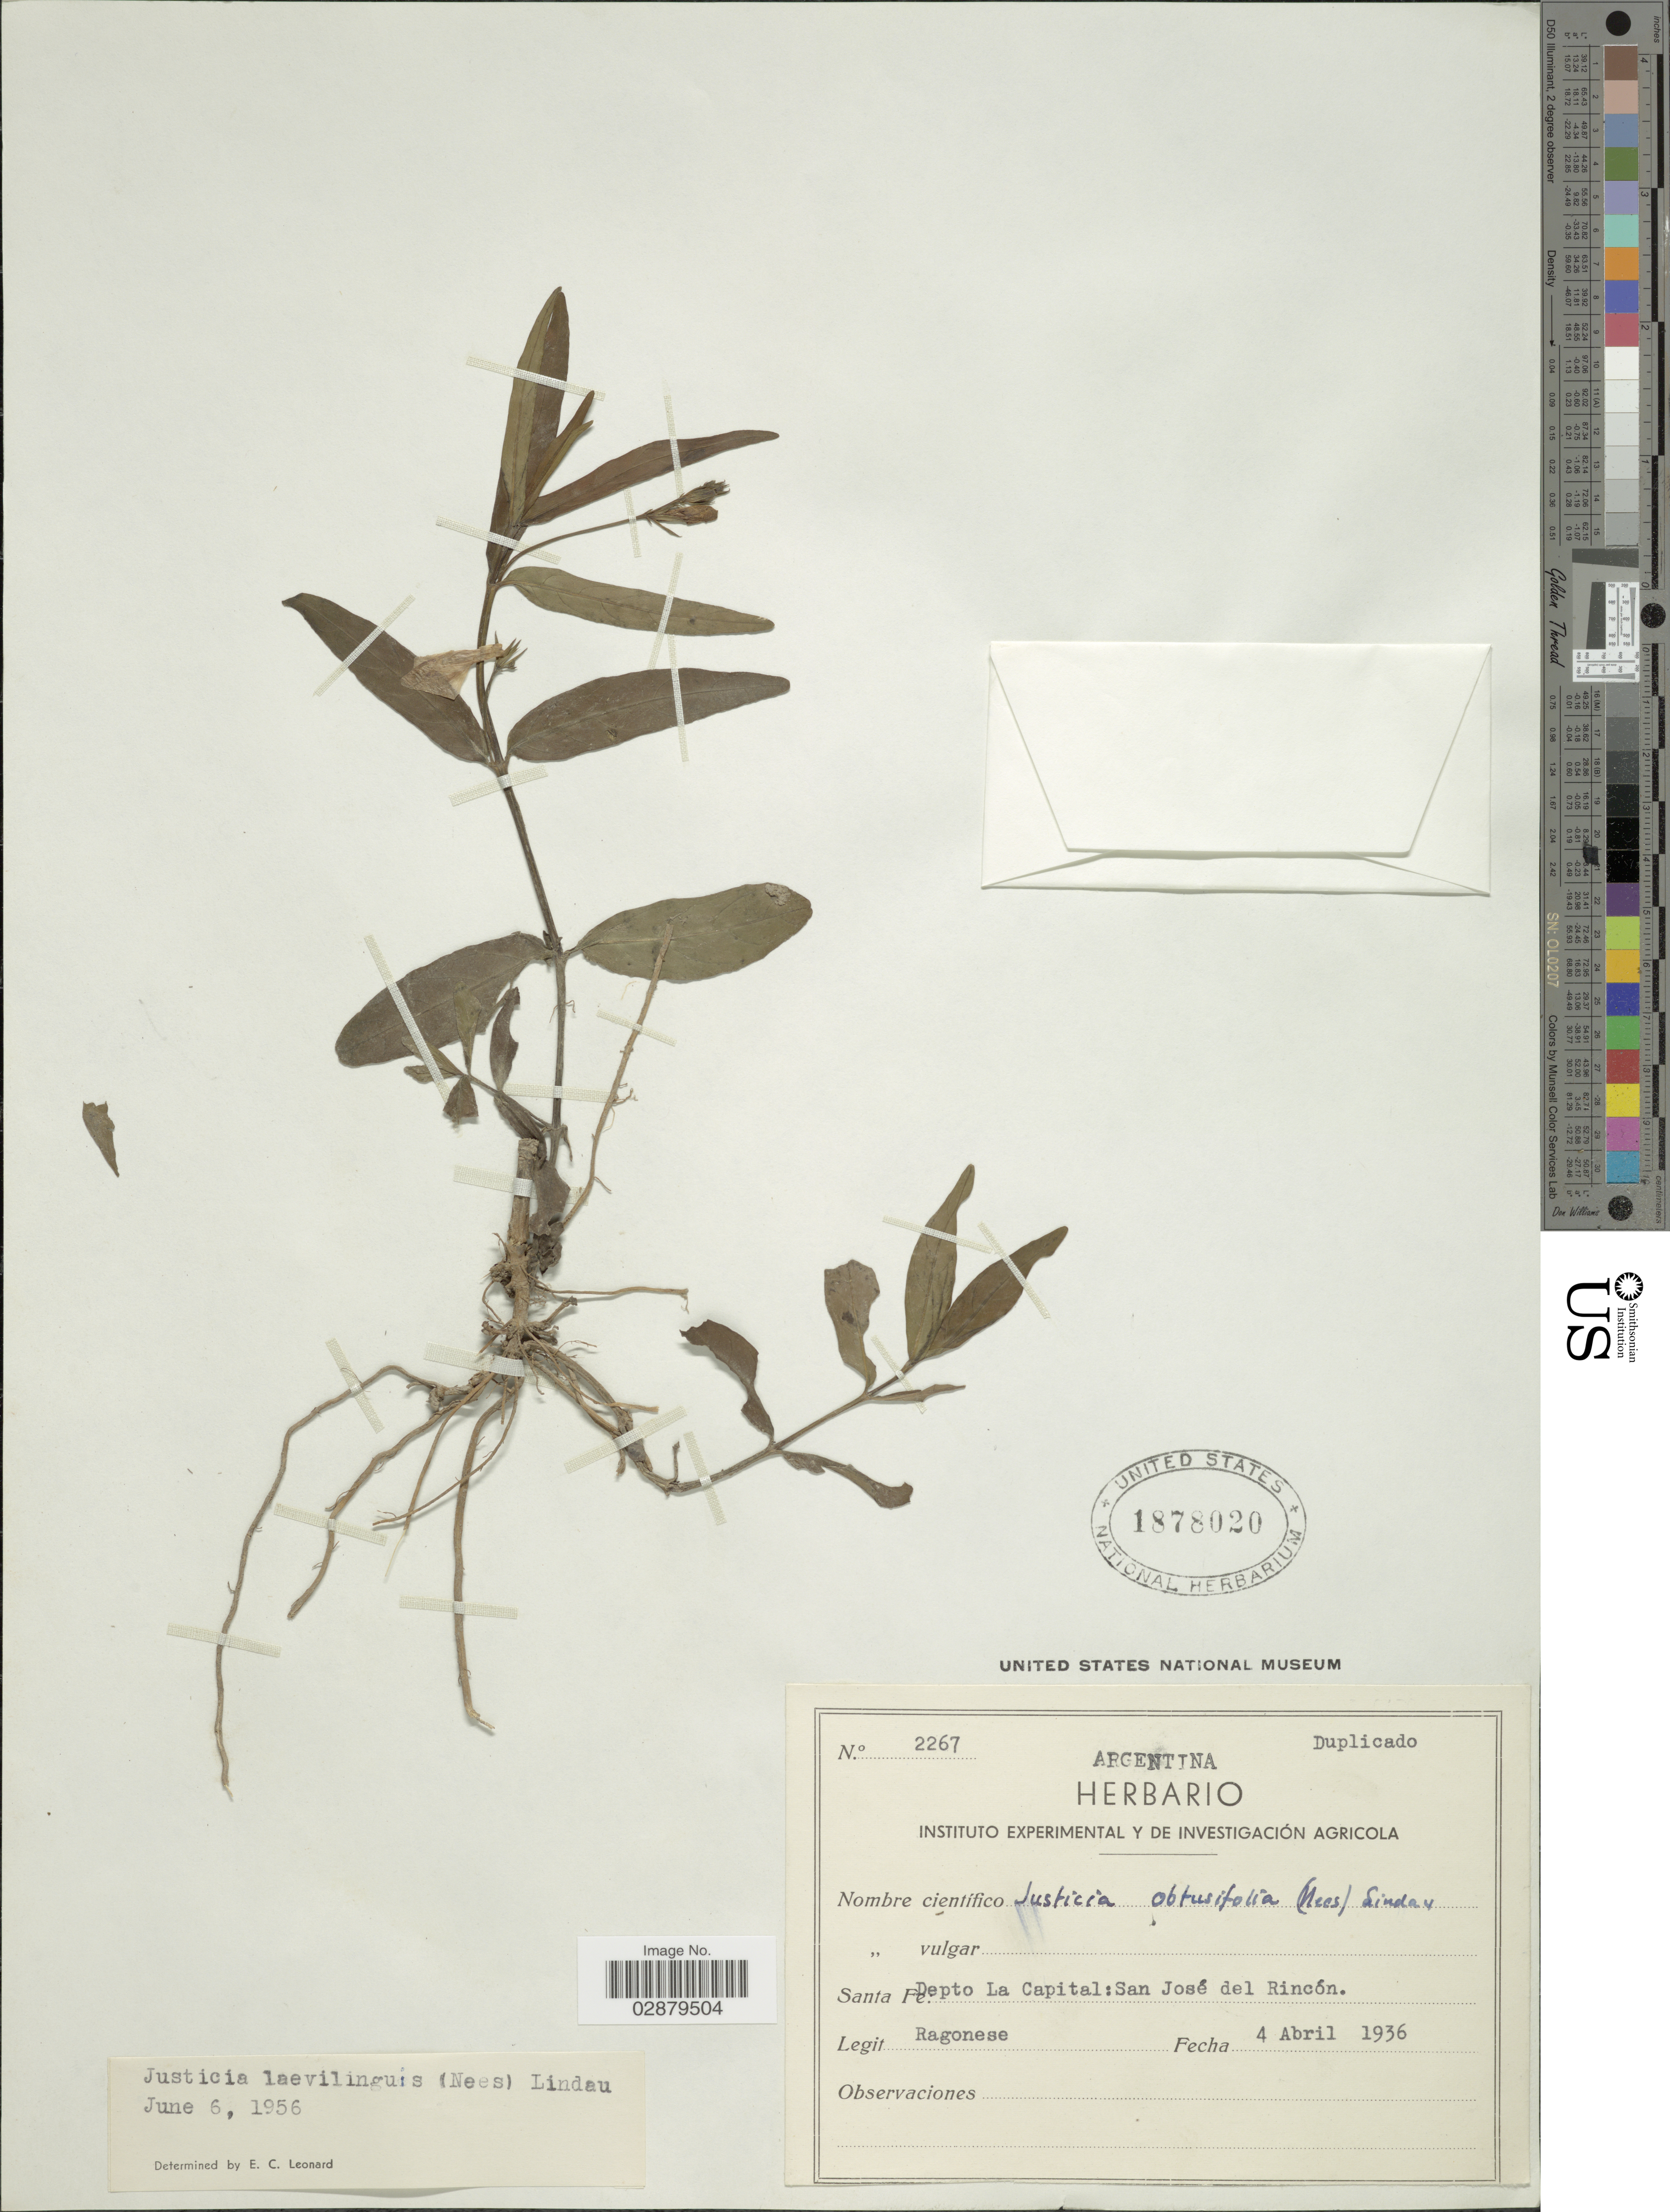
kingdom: Plantae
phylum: Tracheophyta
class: Magnoliopsida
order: Lamiales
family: Acanthaceae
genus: Justicia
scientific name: Justicia laevilinguis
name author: (Nees) Lindau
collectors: Ragonese, --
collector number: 2267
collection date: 1936-04-04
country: Argentina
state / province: Santa Fe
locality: Depto La Capital: San José del Rincón.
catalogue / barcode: US 1878020